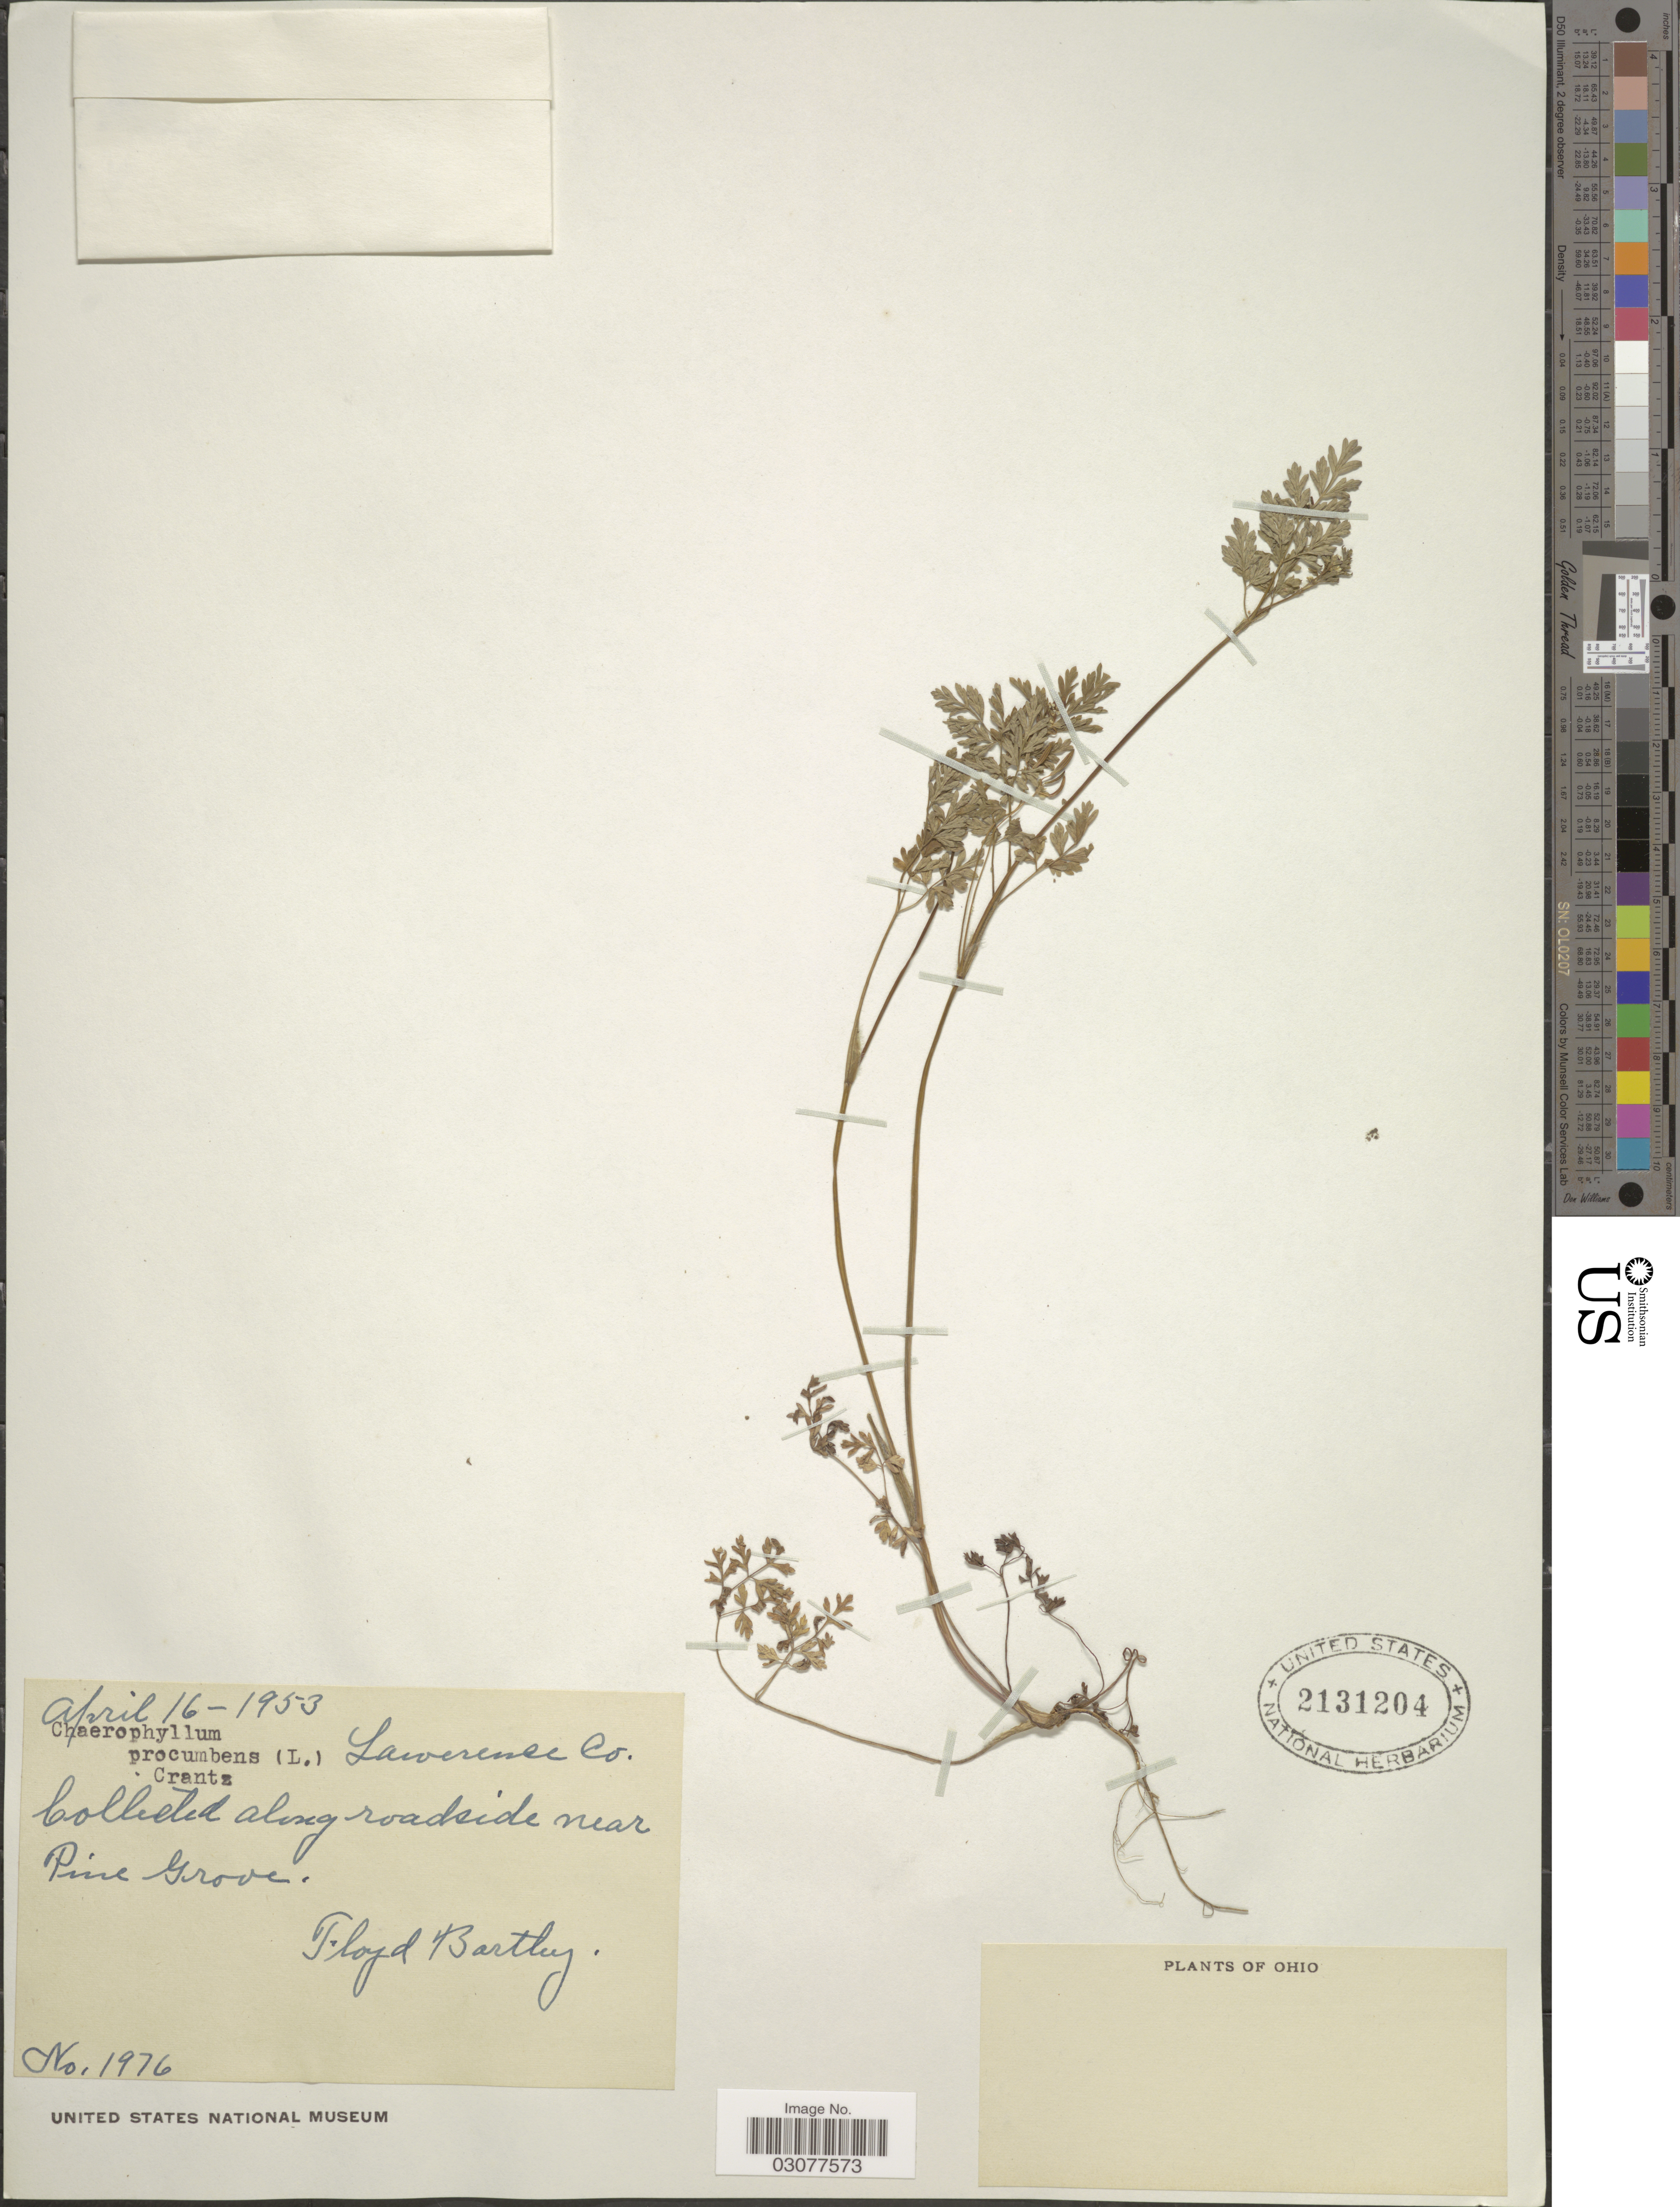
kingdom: Plantae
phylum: Tracheophyta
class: Magnoliopsida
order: Apiales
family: Apiaceae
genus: Chaerophyllum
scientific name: Chaerophyllum procumbens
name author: (L.) Crantz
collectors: F. Bartley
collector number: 1976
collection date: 1953-04-16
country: United States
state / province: Ohio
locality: Lawerence Co., along roadside near Pine Grove.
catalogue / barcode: US 2131204